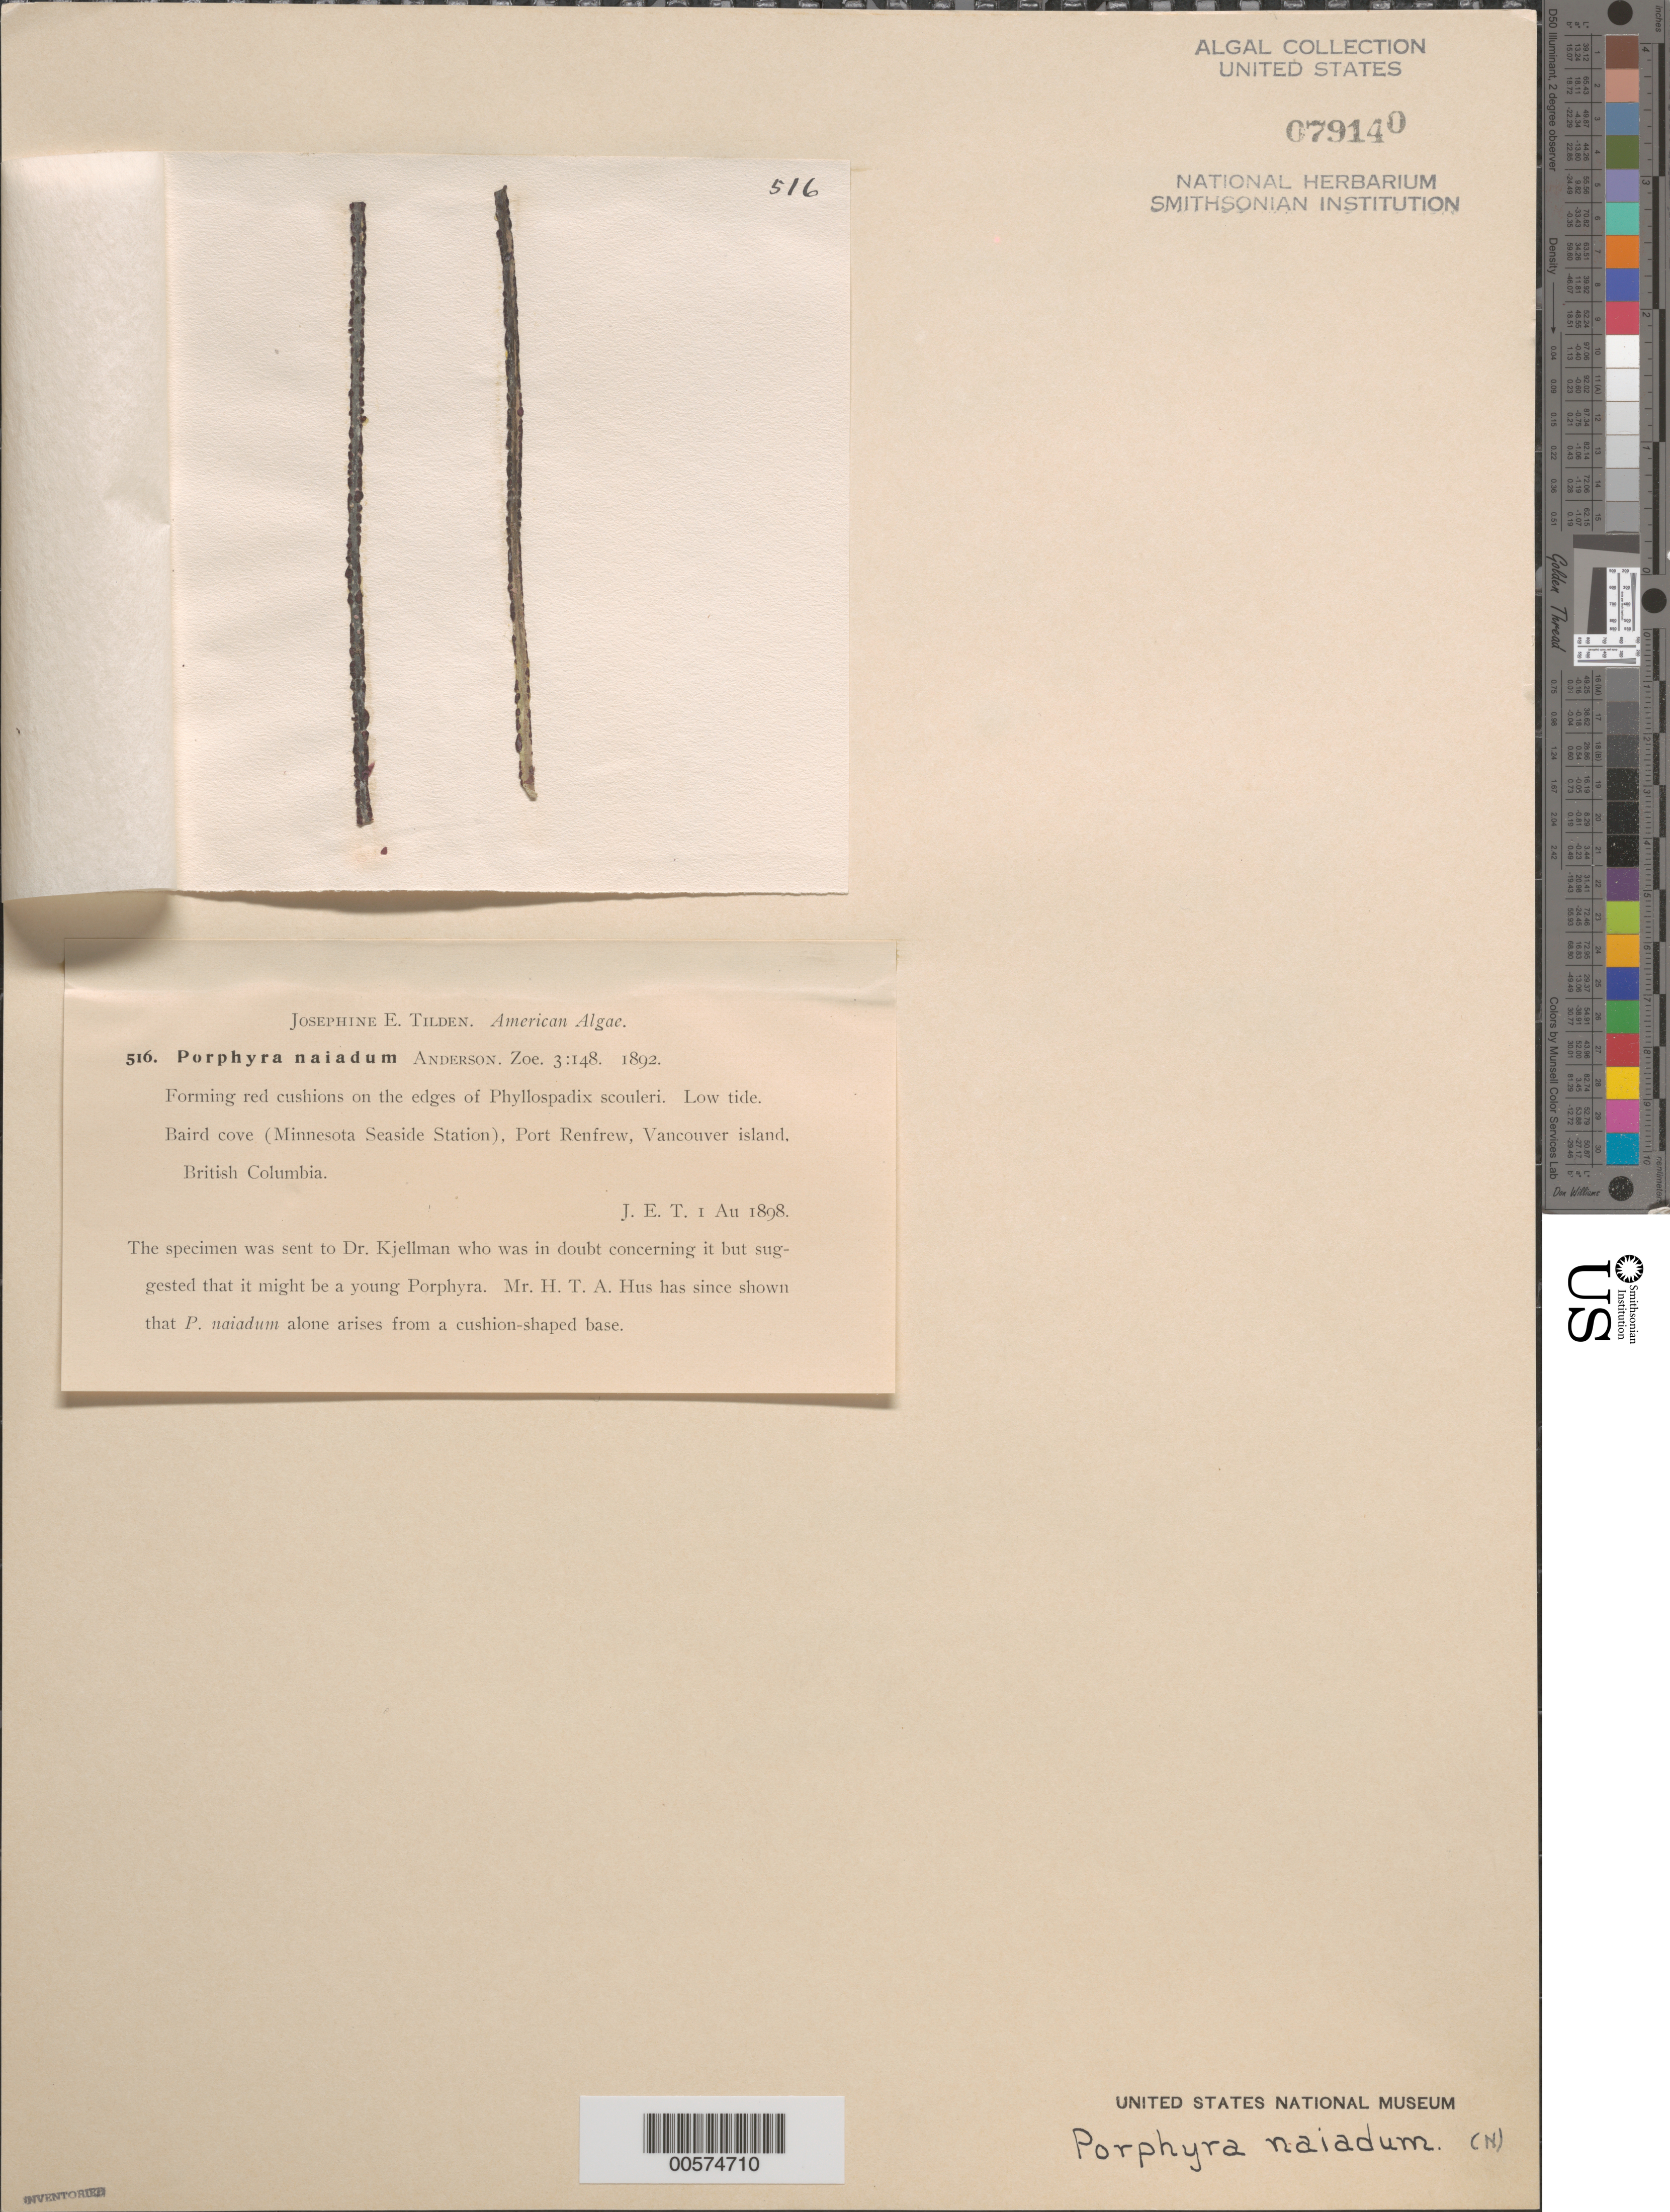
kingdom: Plantae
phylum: Rhodophyta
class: Compsopogonophyceae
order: Erythropeltidales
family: Erythrotrichiaceae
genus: Smithora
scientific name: Smithora naiadum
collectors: J. E. Tilden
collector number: JET 516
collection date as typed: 01 Aug 1898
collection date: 1898-08-01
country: Canada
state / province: British Columbia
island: Vancouver Island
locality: Minnesota Seaside Station, Baird Cove, Port Renfrew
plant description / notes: Tilden, American Algae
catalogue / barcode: US 79140